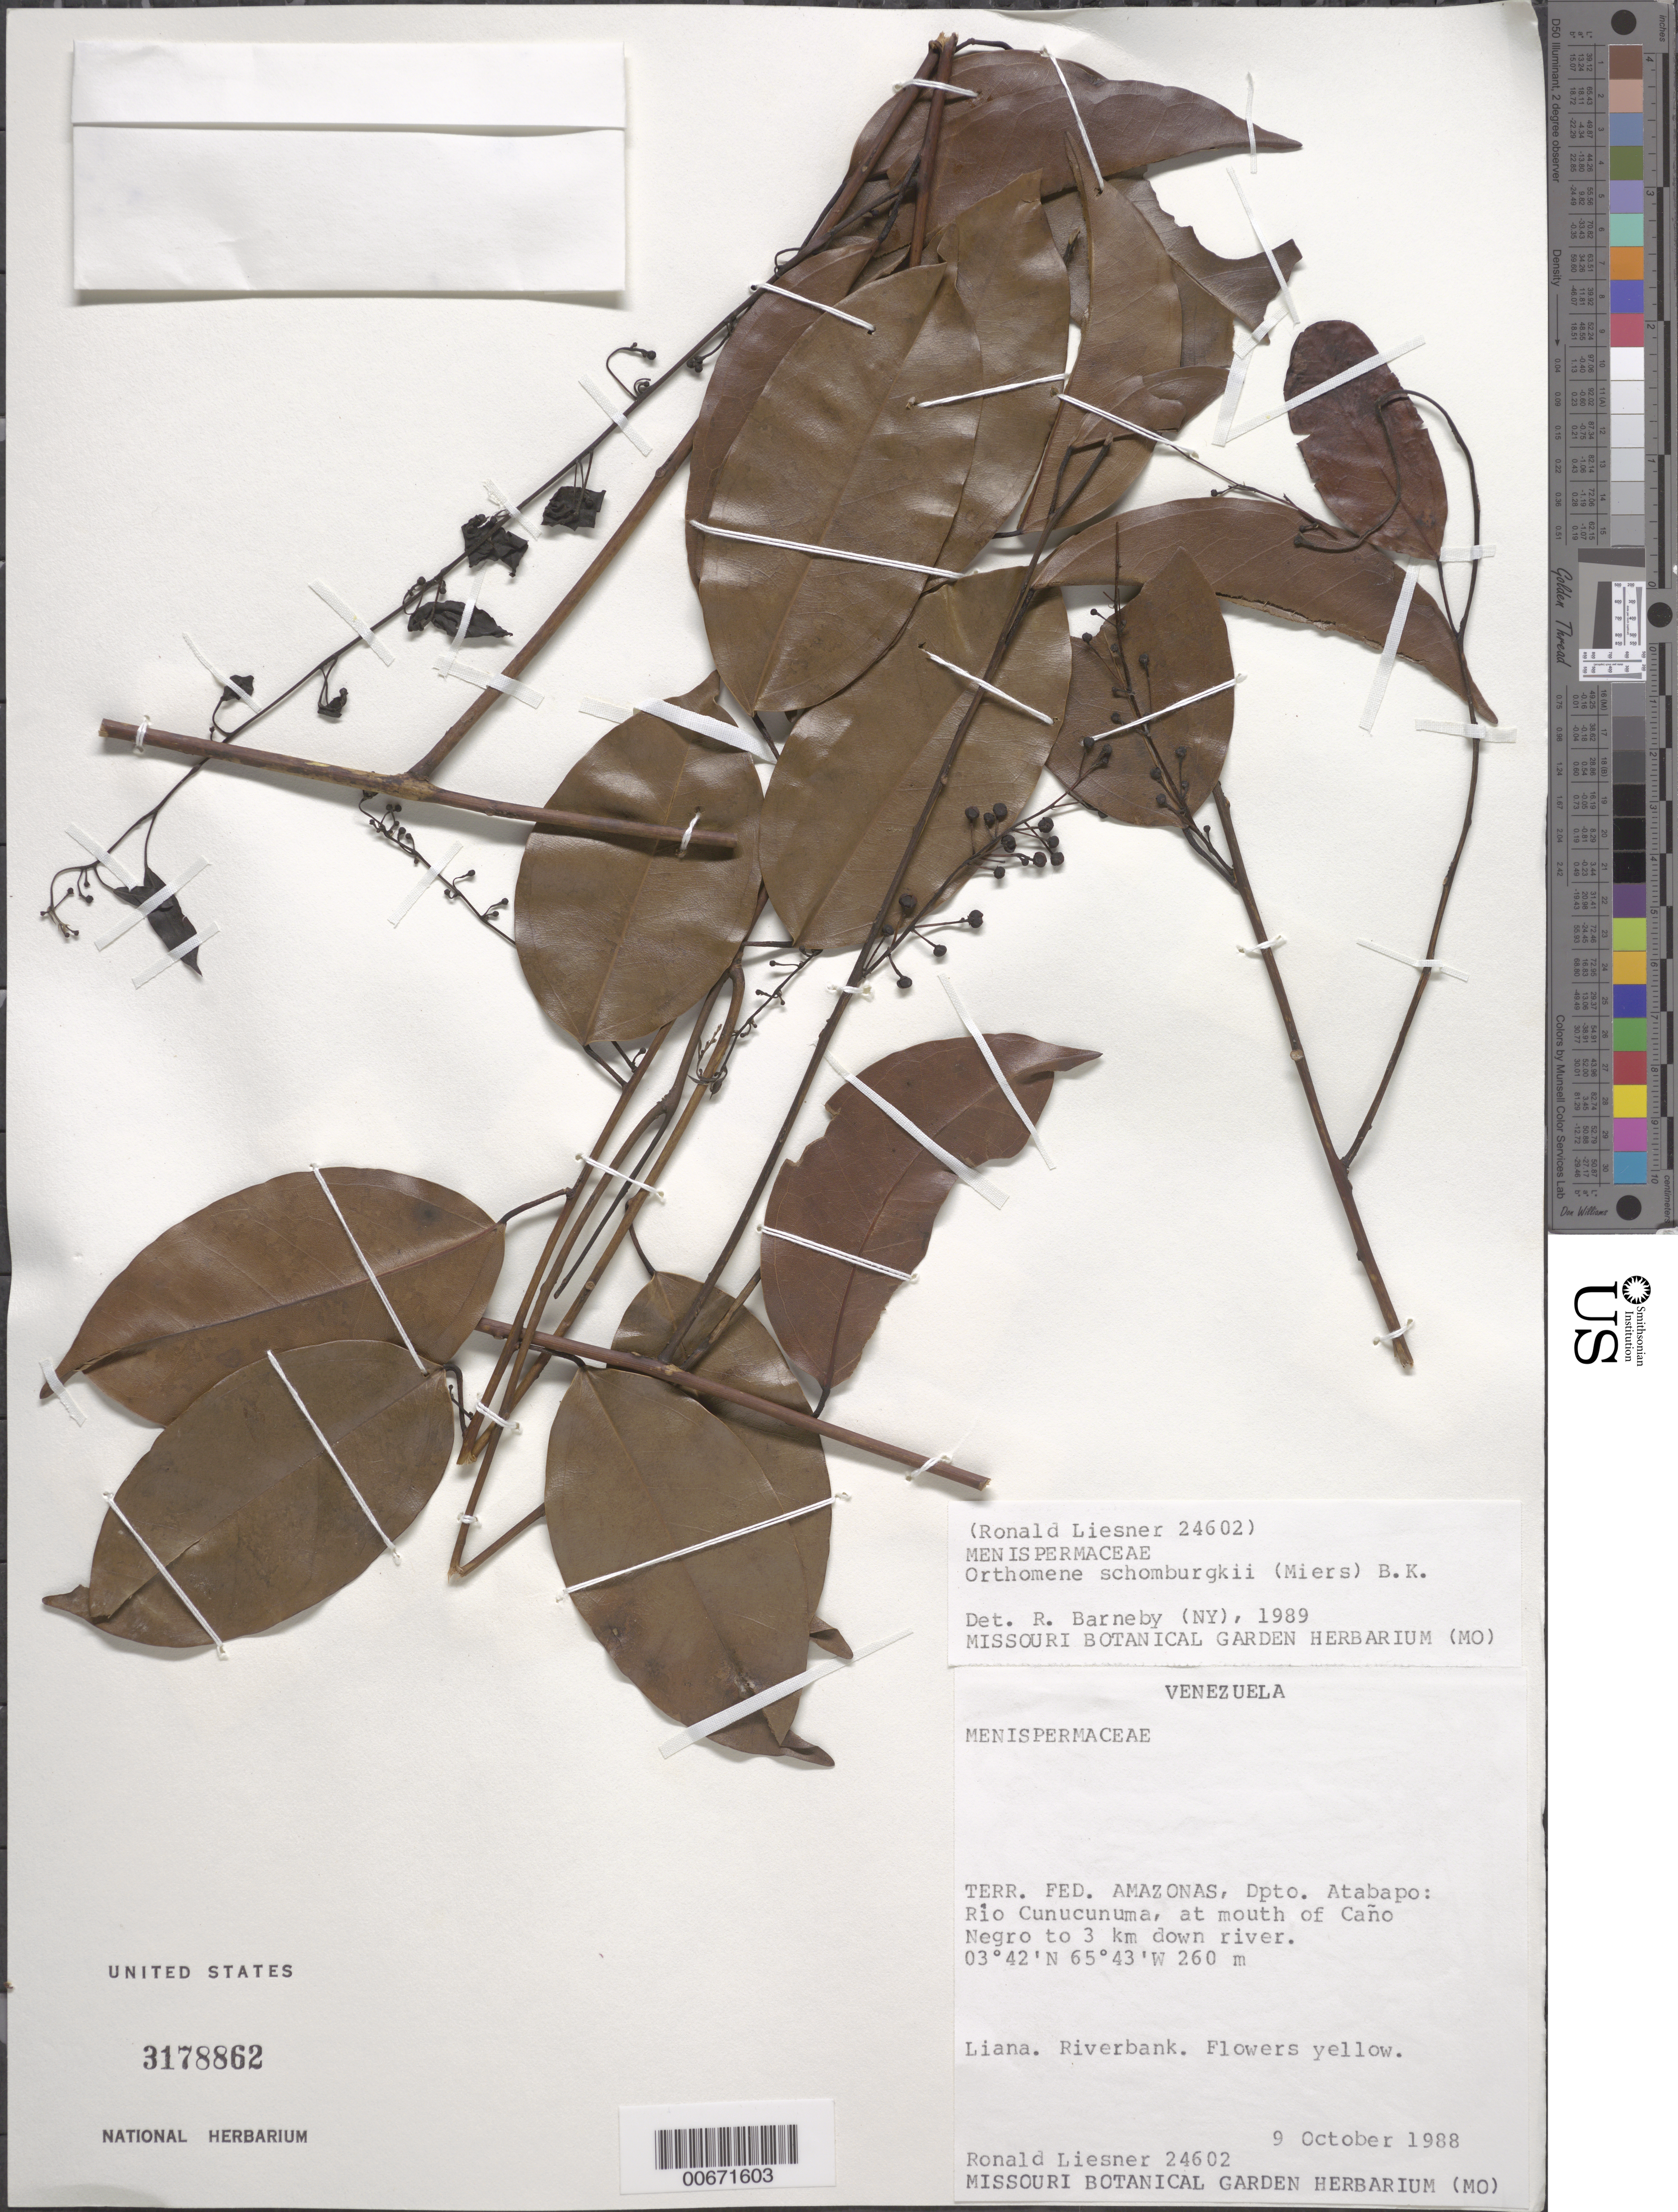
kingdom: Plantae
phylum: Tracheophyta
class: Magnoliopsida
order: Ranunculales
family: Menispermaceae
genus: Anomospermum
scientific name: Anomospermum schomburgkii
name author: Miers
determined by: Strong, Mark T., (BOT), Smithsonian Institution - National Museum of Natural History (UNITED STATES)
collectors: R. L. Liesner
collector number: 24602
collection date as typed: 9-Oct-88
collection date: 1988-10-09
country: Venezuela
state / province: Amazonas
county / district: Atabapo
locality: Río Cunucunuma, mouth of Caño Negro to 3 km downriver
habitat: Riverbank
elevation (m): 260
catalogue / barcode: US 3178862